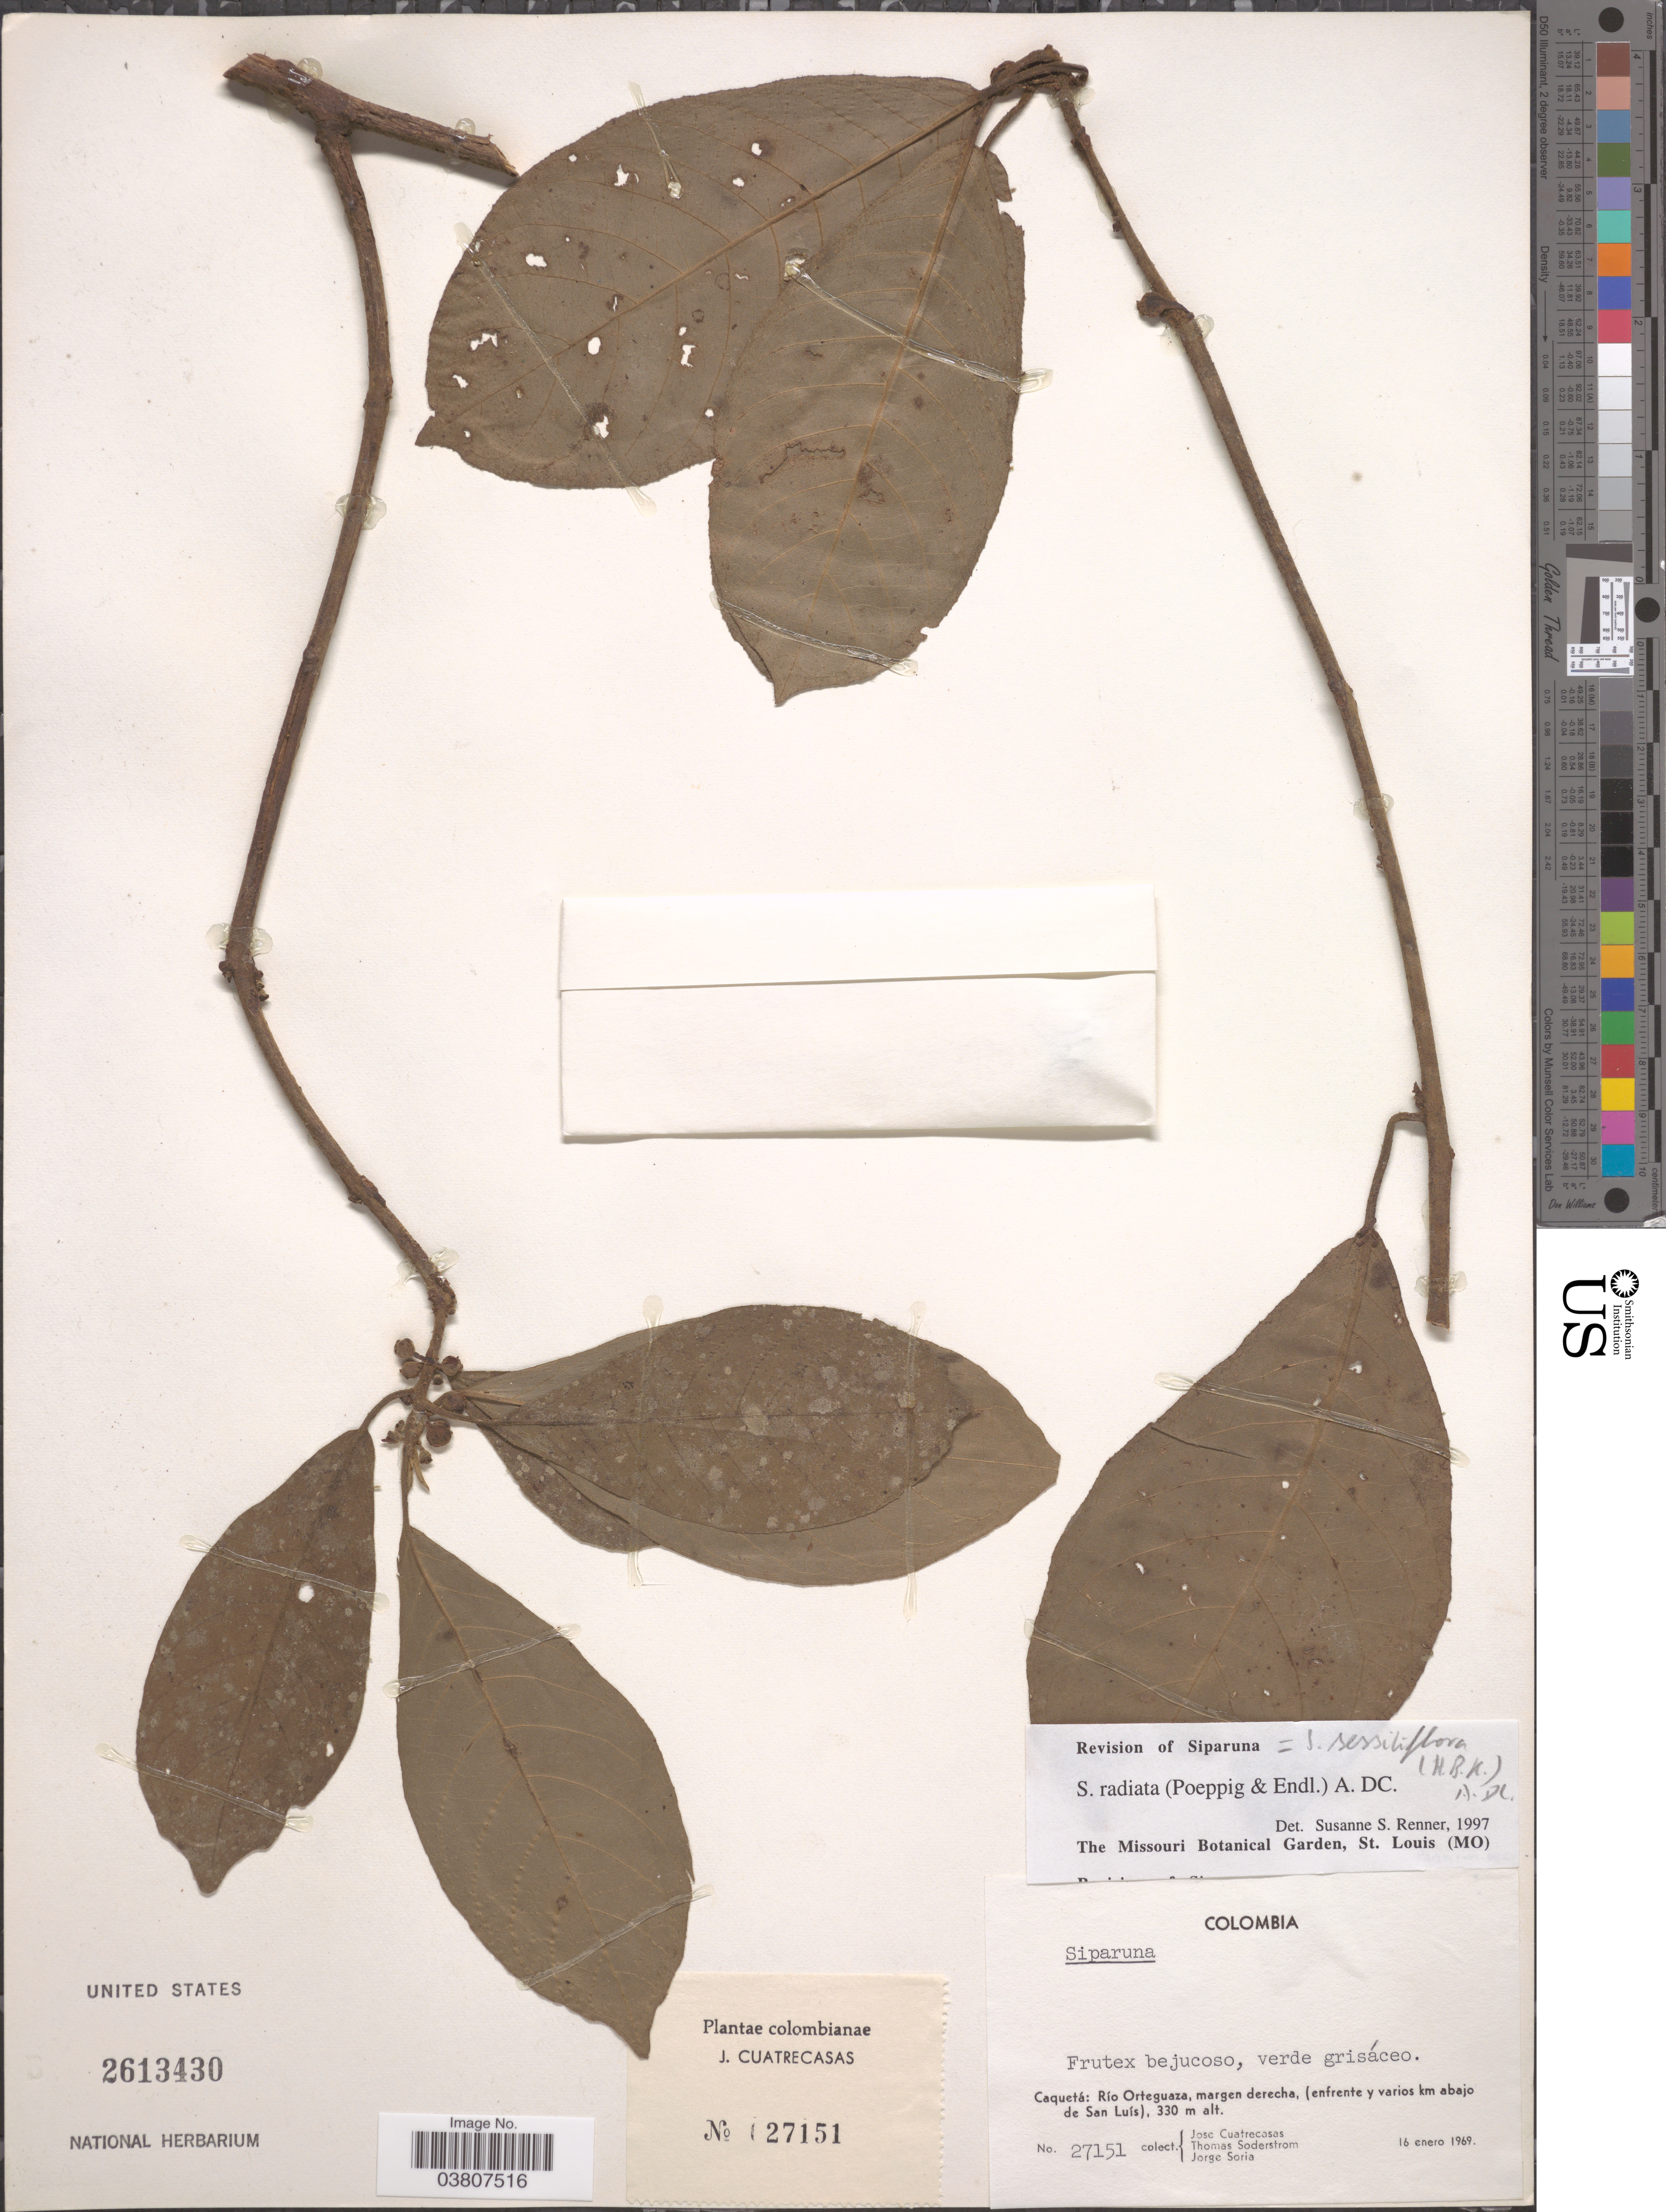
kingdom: Plantae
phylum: Tracheophyta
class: Magnoliopsida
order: Laurales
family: Siparunaceae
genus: Siparuna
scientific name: Siparuna sessiliflora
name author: (Kunth) A. DC.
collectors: J. Cuatrecasas, T. R. Soderstrom & J. Soria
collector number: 27151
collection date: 1969-01-16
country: Colombia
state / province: Caquetá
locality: Río Orteguaza, margen derecha, (enfrente y varios km abajo de San Luís).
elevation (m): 330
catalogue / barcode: US 2613430